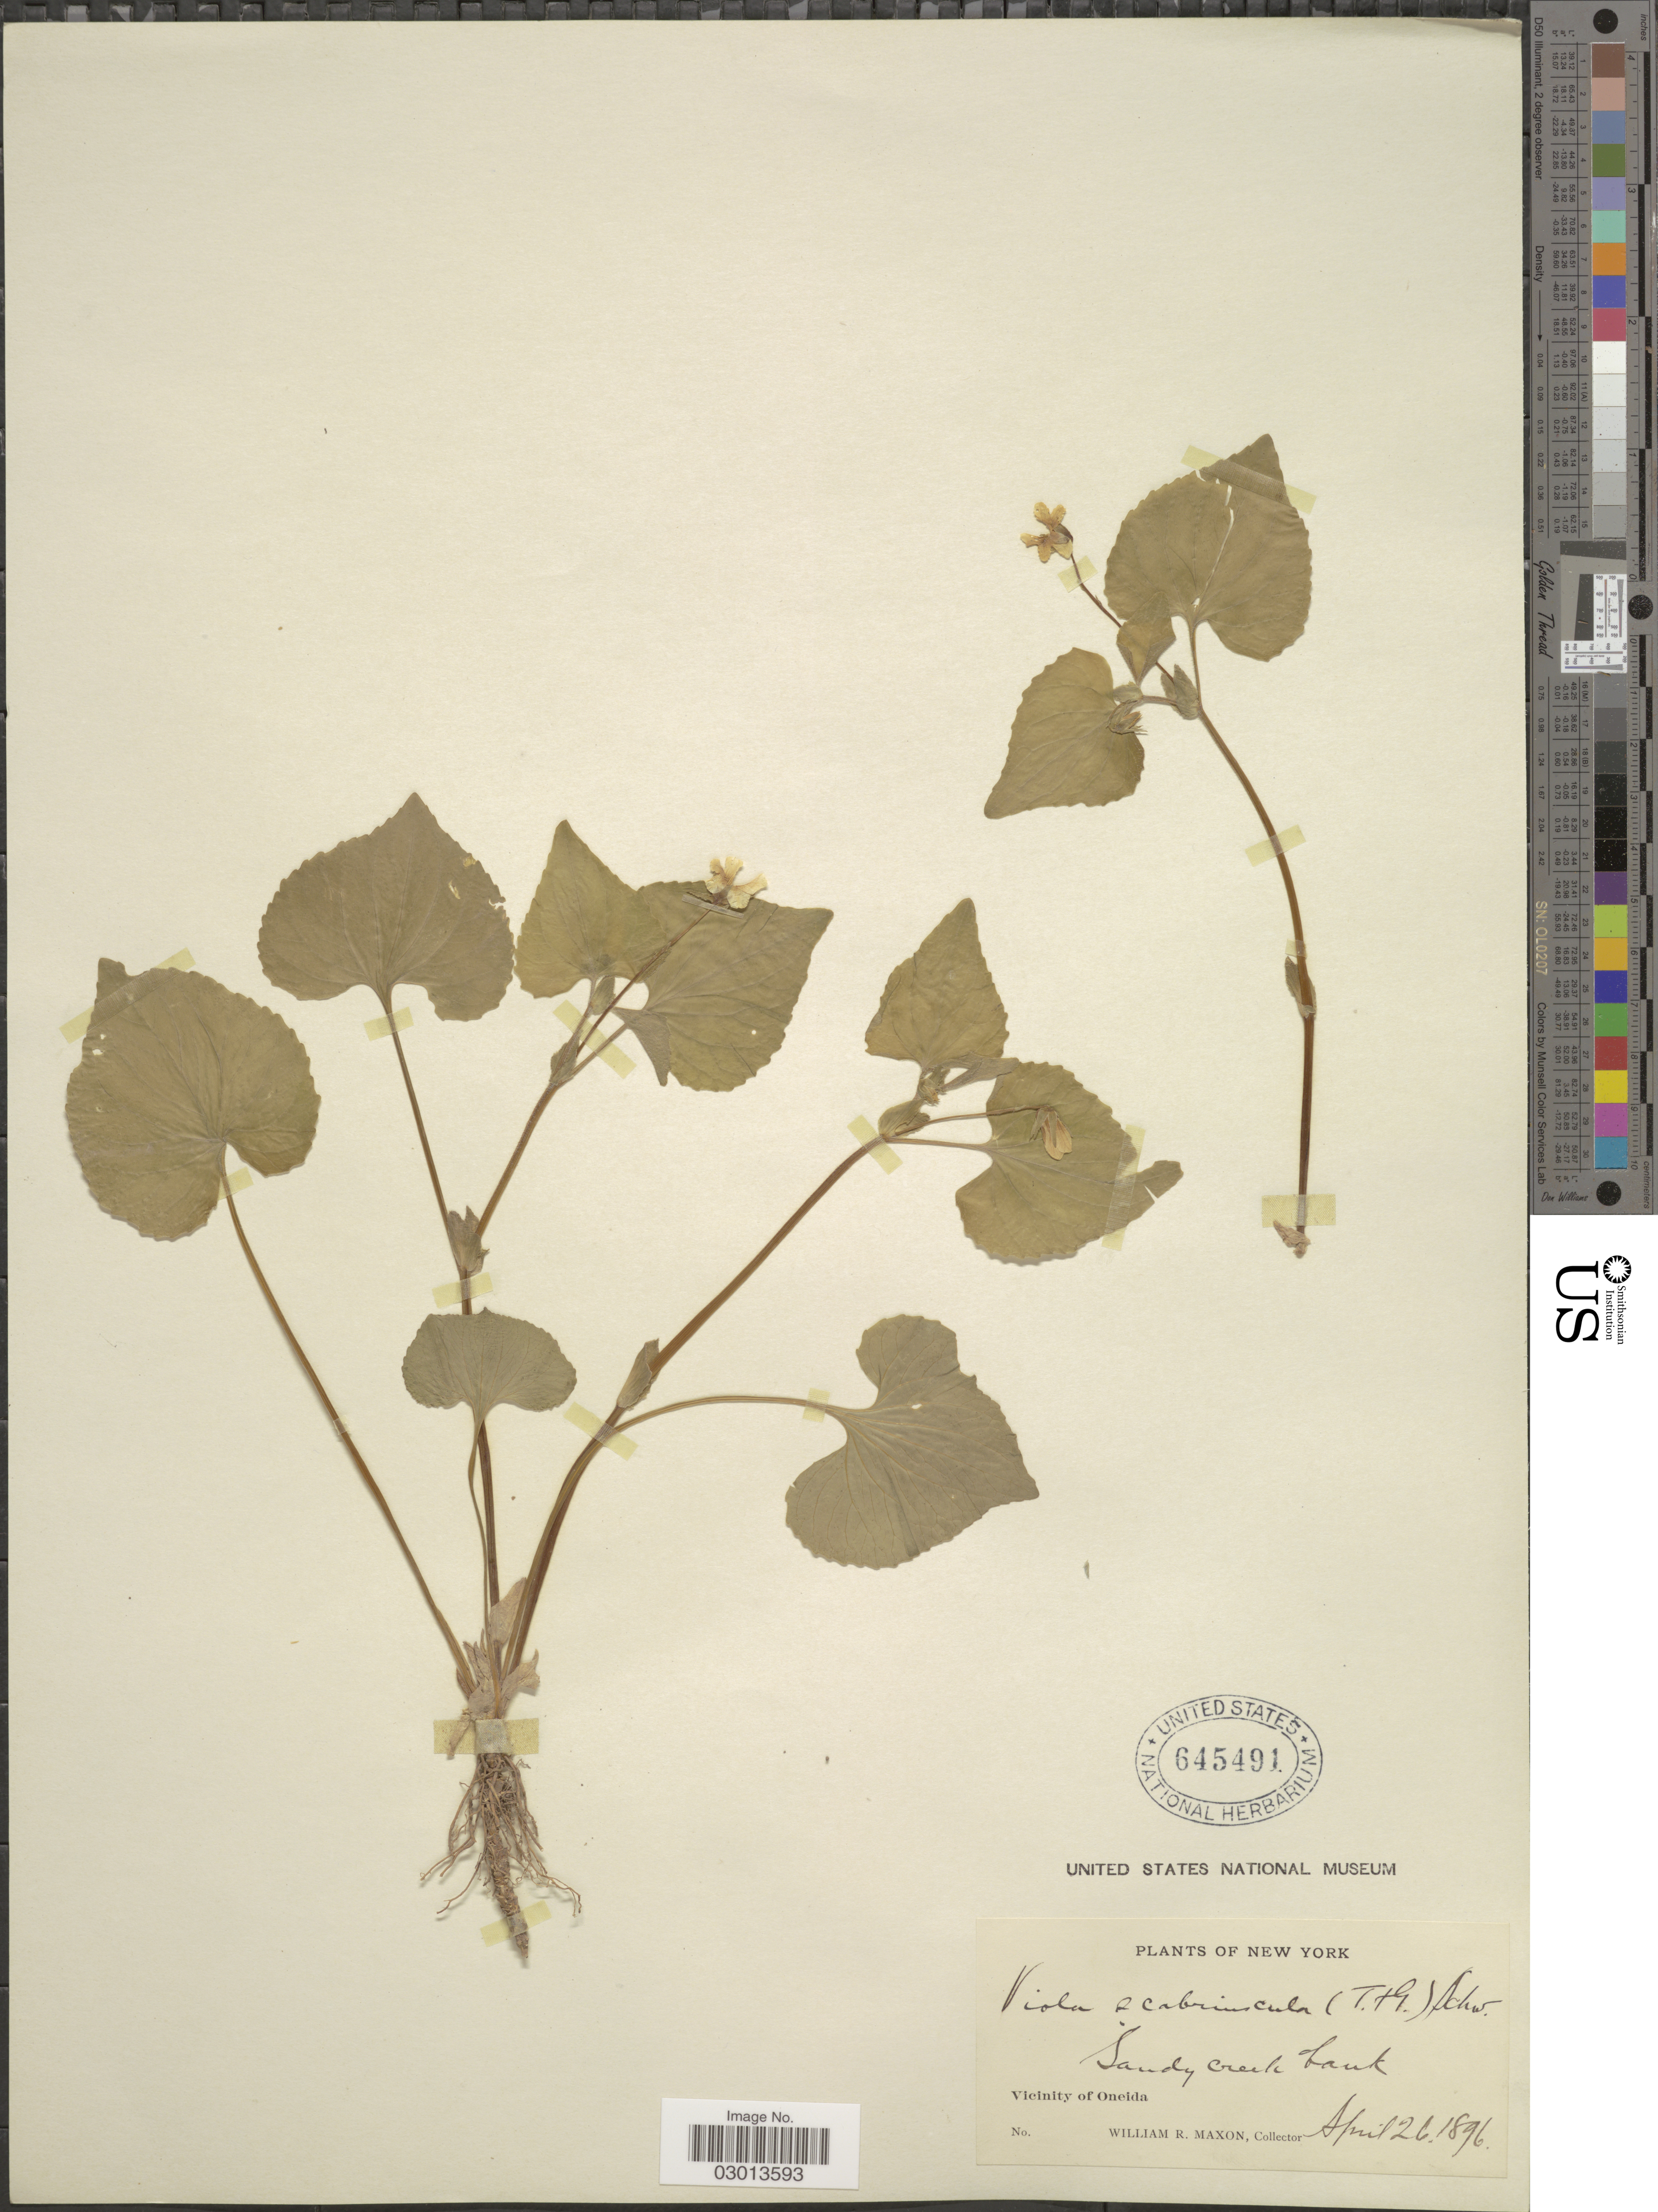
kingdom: Plantae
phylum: Tracheophyta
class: Magnoliopsida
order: Malpighiales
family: Violaceae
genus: Viola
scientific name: Viola pensylvanica var. leiocarpa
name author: (Fernald & Wiegand) Fernald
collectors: W. R. Maxon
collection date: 1896-04-26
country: United States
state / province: New York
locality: Sandy creek bank. Vicinity of Oneida.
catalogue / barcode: US 645491